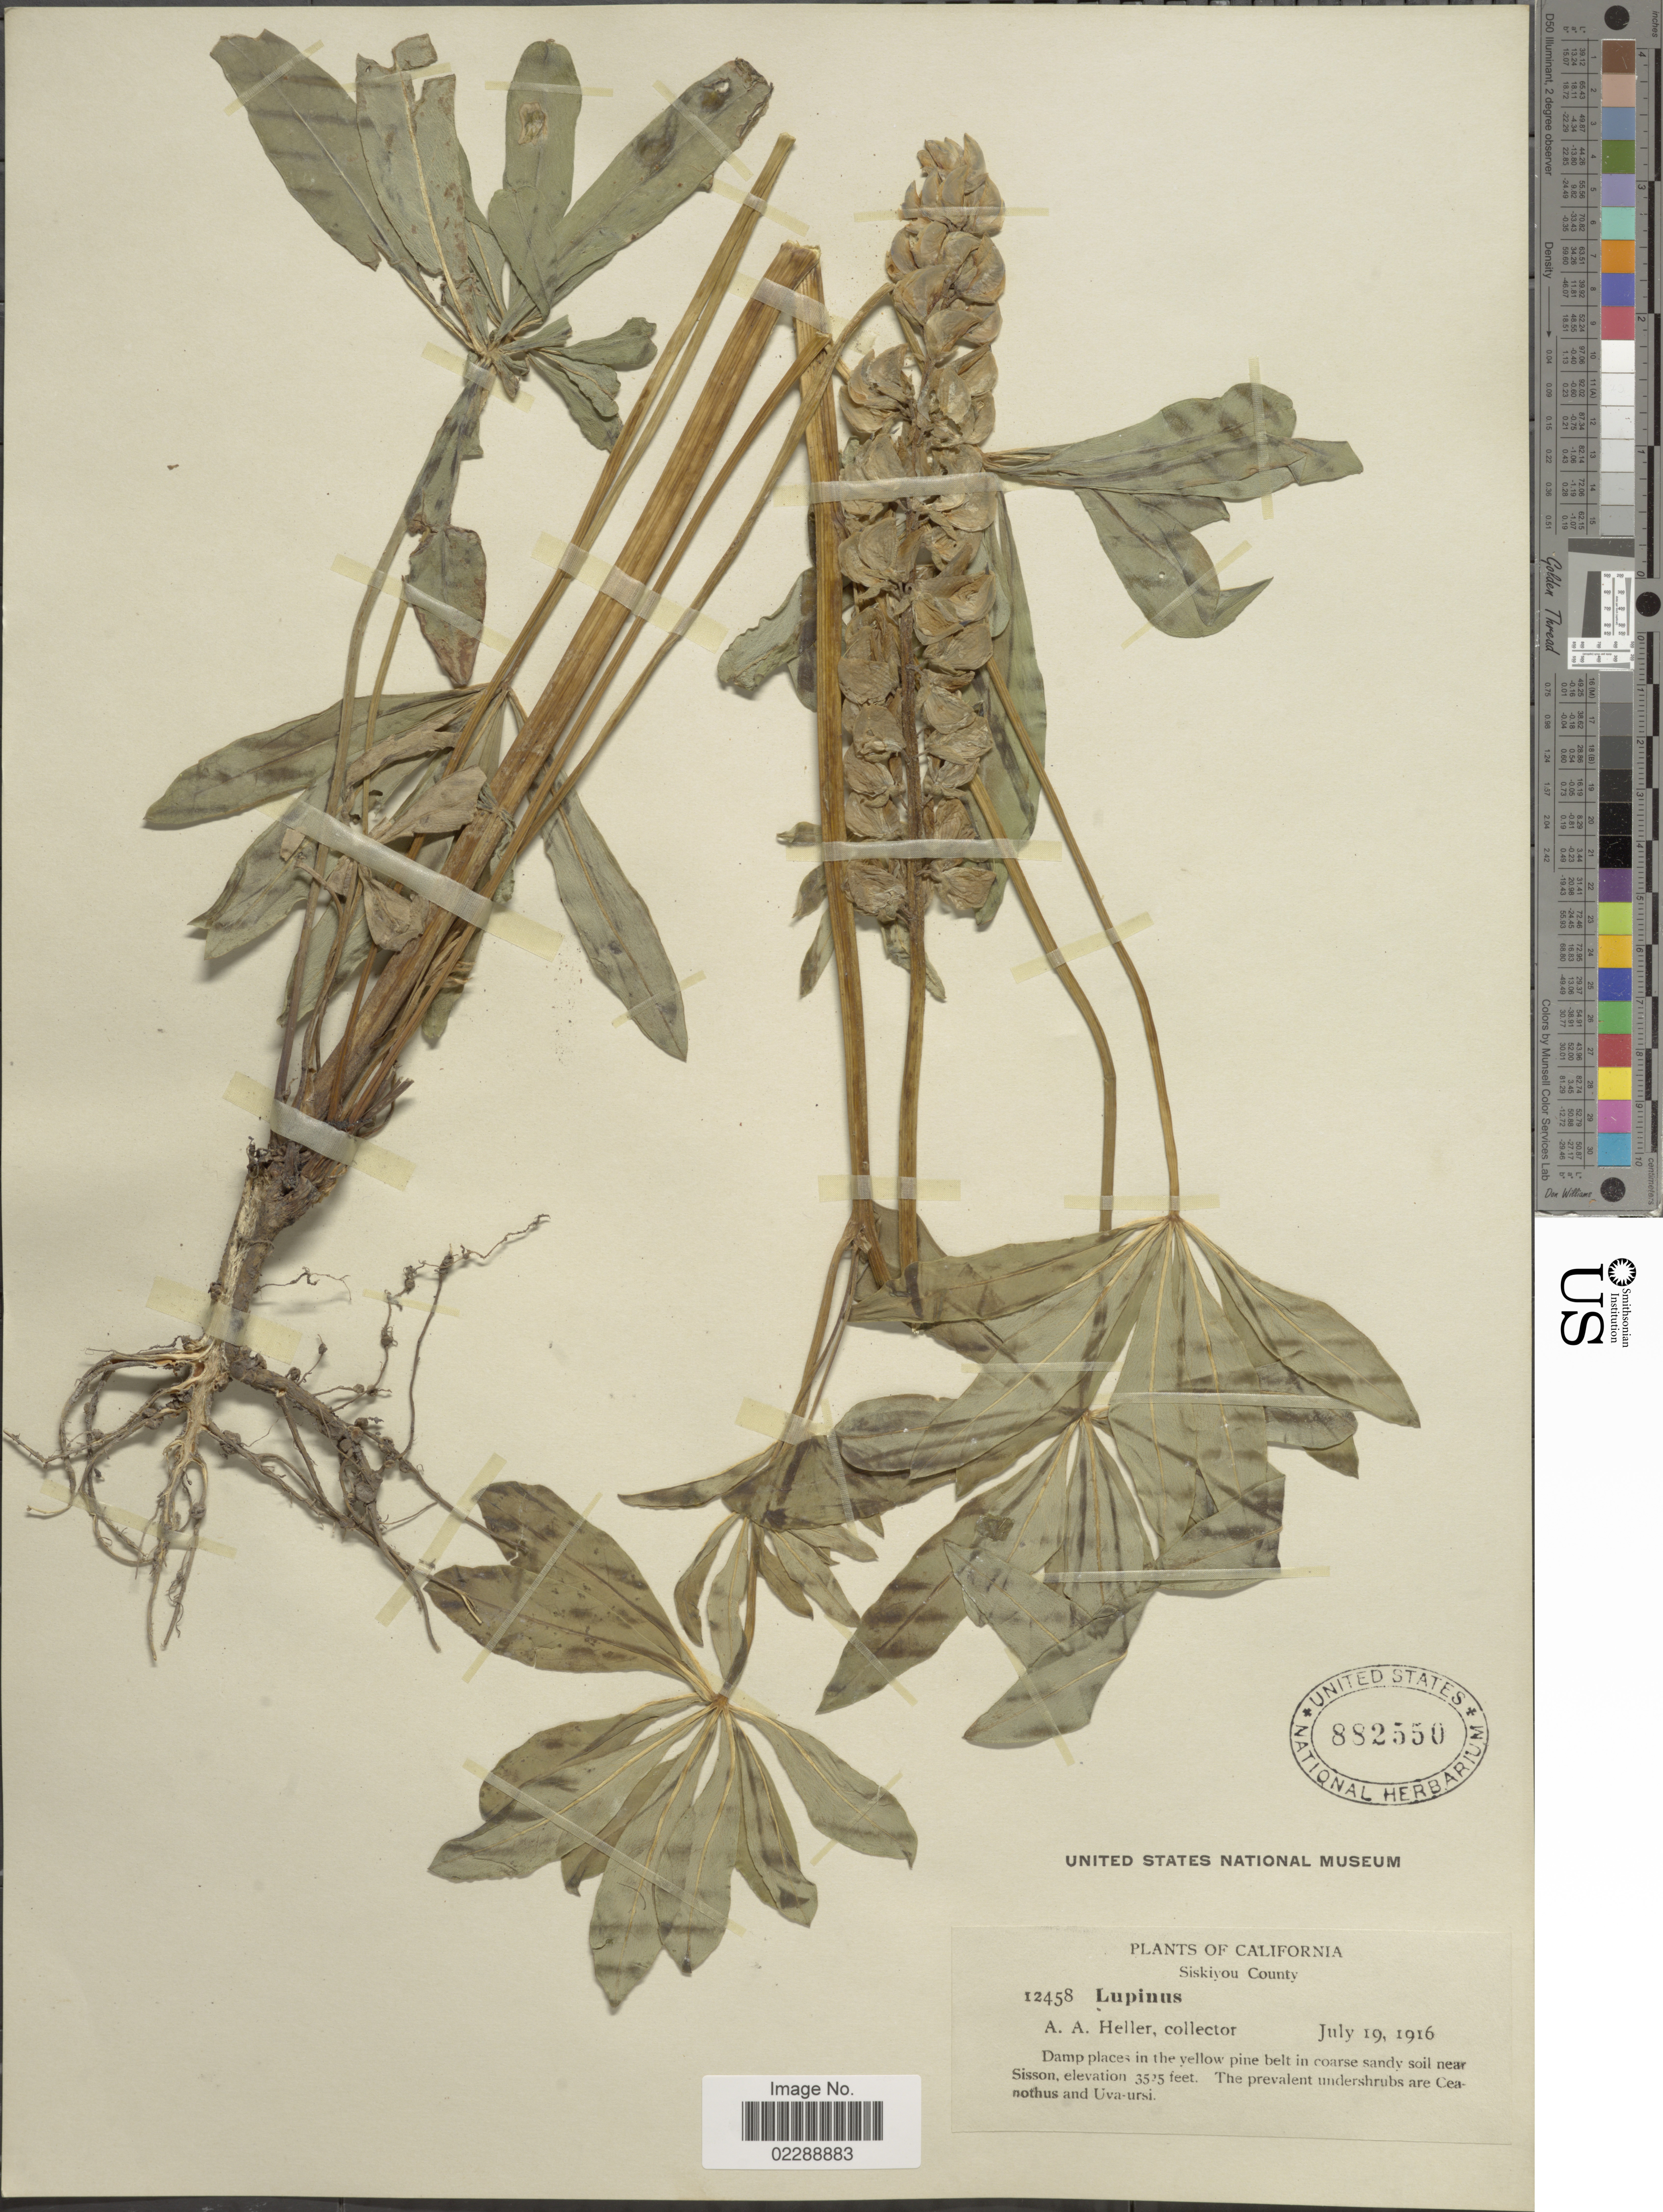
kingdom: Plantae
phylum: Tracheophyta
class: Magnoliopsida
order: Fabales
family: Fabaceae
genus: Lupinus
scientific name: Lupinus sp.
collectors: A. A. Heller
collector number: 12458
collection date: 1916-07-19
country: United States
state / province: California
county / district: Siskiyou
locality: Siskiyou County, Damp places in the yellow pine in coarse sandy soil near Sisson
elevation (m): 1074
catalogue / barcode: US 882550